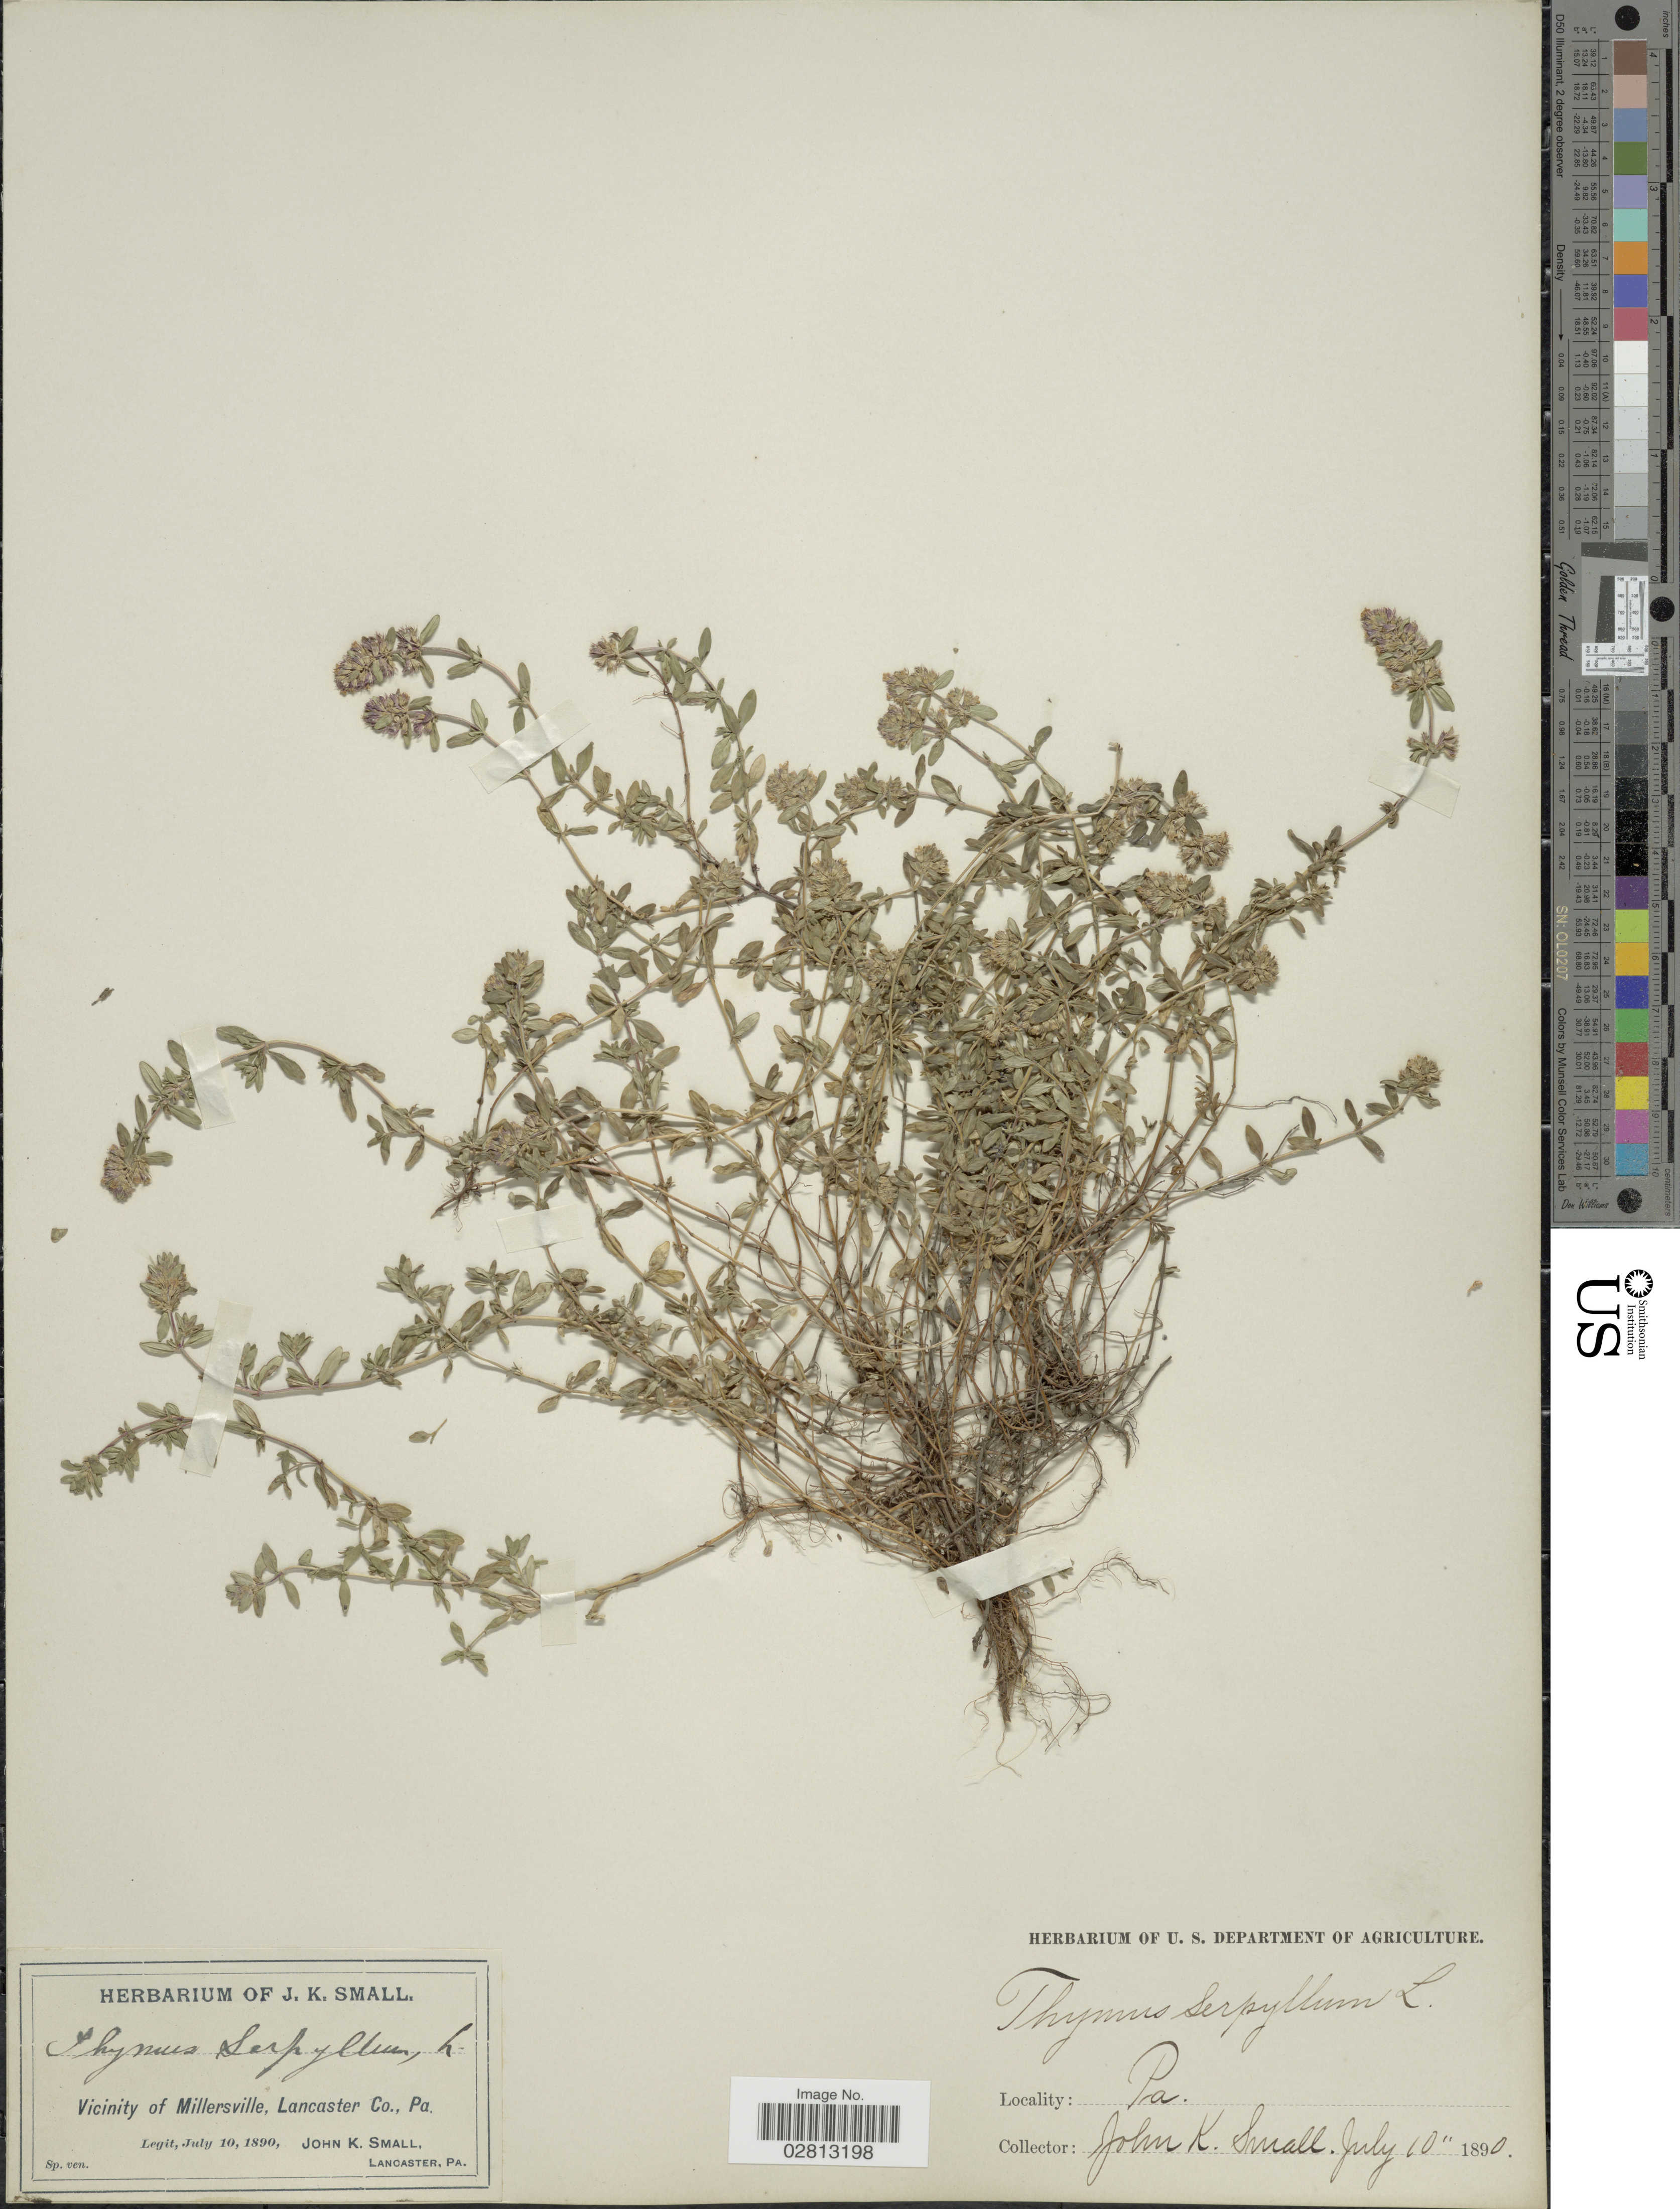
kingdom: Plantae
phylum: Tracheophyta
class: Magnoliopsida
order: Lamiales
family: Lamiaceae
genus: Thymus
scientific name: Thymus serpyllum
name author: L.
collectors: J. K. Small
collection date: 1890-07-10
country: United States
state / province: Pennsylvania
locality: Vicinity of Millersville, Lancaster Co.